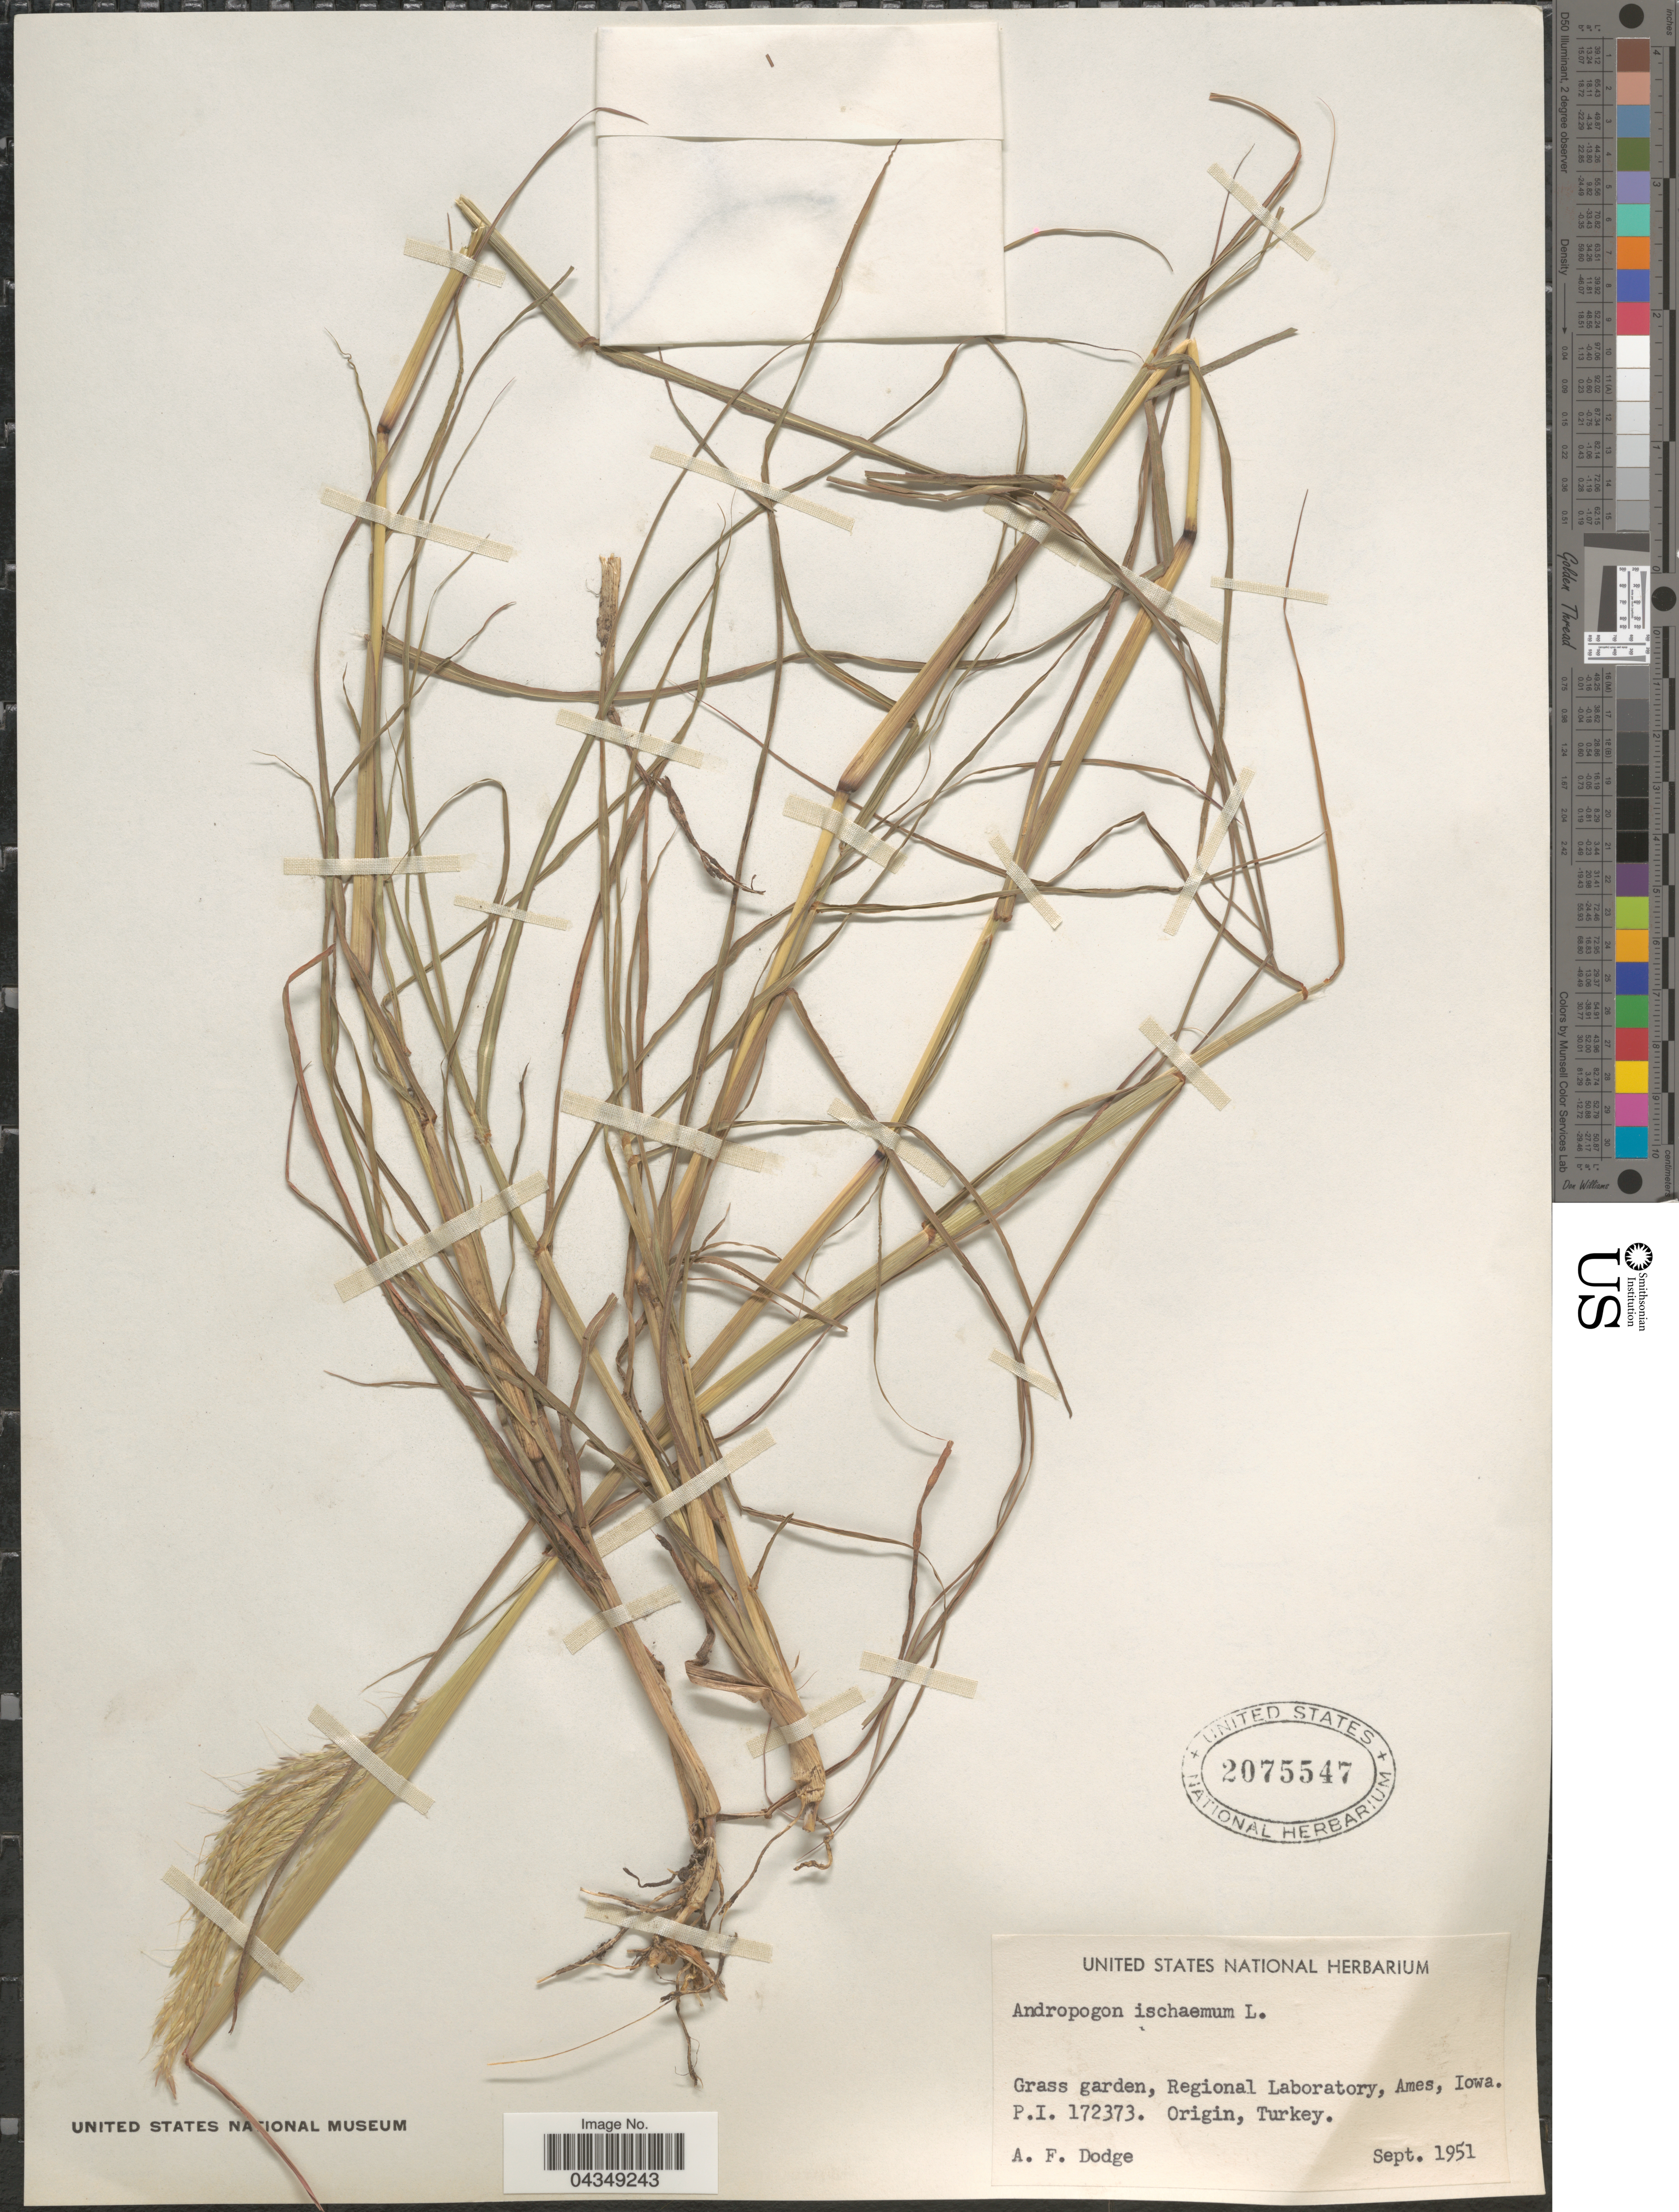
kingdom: Plantae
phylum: Tracheophyta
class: Liliopsida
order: Poales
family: Poaceae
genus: Bothriochloa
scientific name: Bothriochloa ischaemum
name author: (L.) Keng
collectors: A. Dodge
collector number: P.I. 172373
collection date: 1951-09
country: United States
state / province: Iowa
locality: Grass garden, Regional Laboratory, Ames.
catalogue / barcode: US 2075547